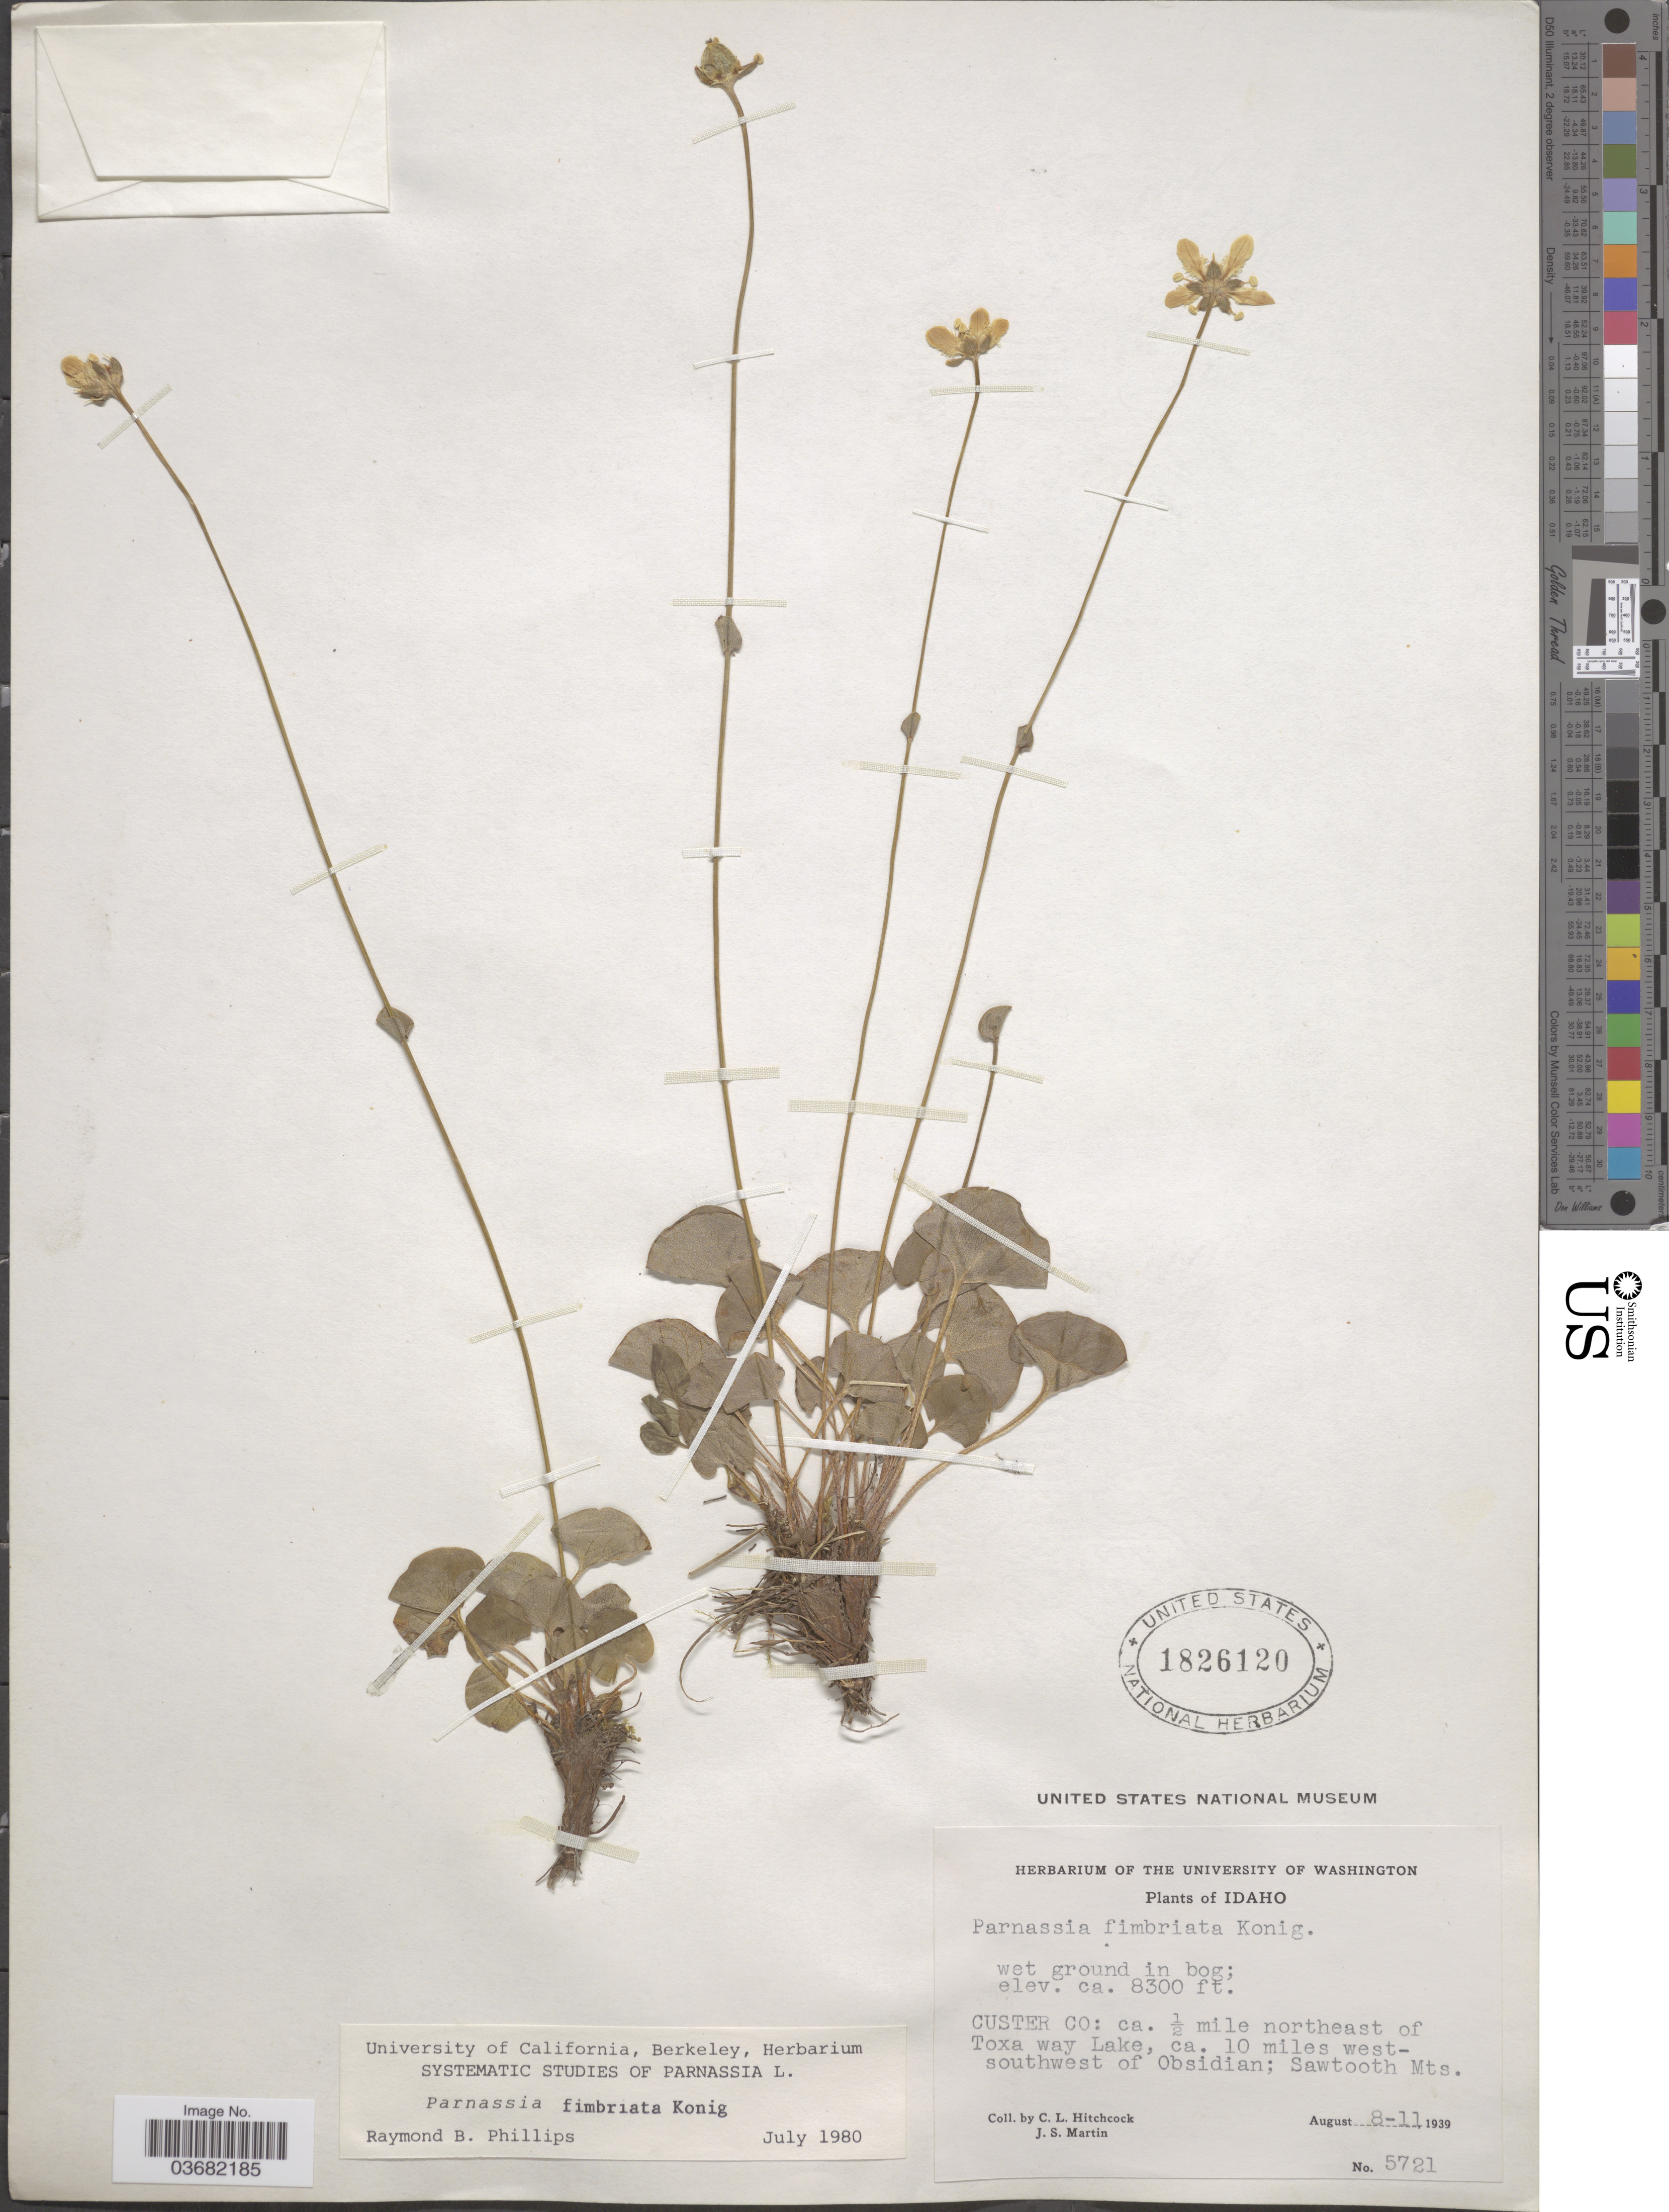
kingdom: Plantae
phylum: Tracheophyta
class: Magnoliopsida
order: Celastrales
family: Parnassiaceae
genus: Parnassia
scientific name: Parnassia fimbriata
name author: K.D. Koenig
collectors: C. L. Hitchcock & J. S. Martin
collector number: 5721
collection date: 1939-08-08/1939-08-11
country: United States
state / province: Idaho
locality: Custer Co: ca. ½ mile northeast of Toxa way Lake, ca. 10 miles west-southwest of Obsidian; Sawtooth Mts.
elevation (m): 2530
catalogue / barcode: US 1826120